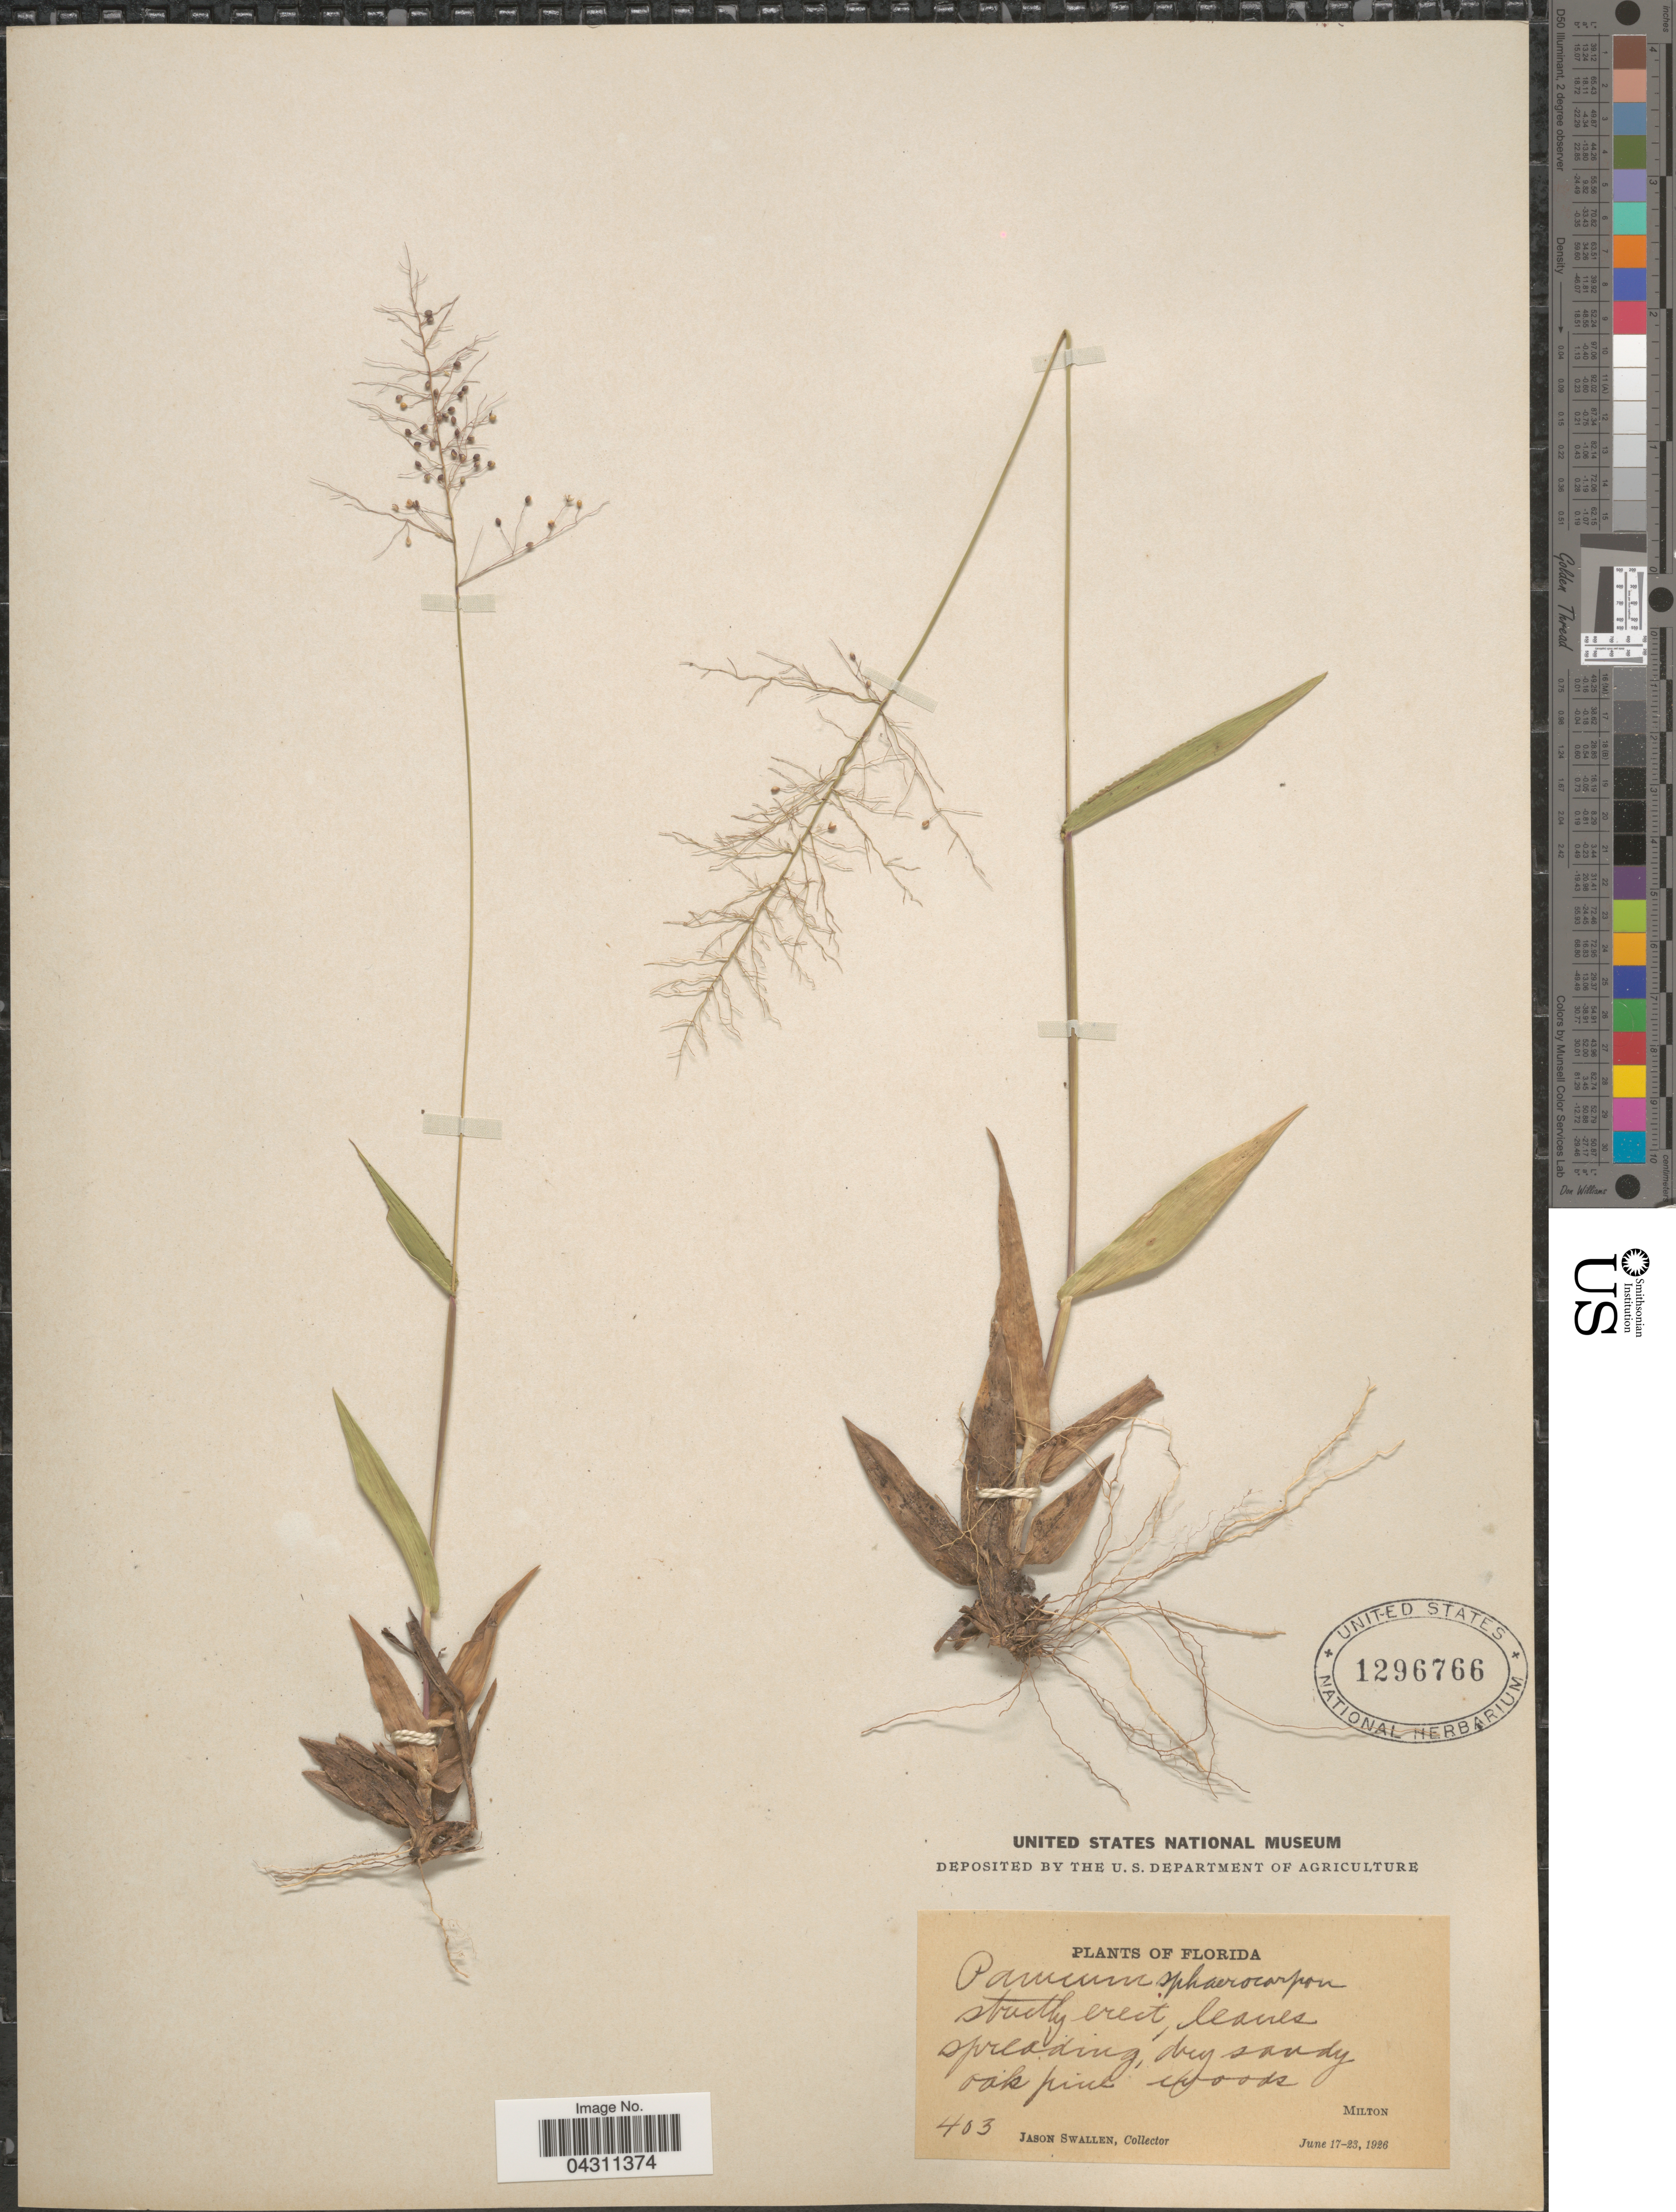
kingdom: Plantae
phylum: Tracheophyta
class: Liliopsida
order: Poales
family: Poaceae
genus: Dichanthelium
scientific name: Dichanthelium sphaerocarpon var. sphaerocarpon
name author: (Elliott) Gould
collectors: J. R. Swallen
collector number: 403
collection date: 1926-06-17/1926-06-23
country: United States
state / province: Florida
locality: Milton.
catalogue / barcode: US 1296766